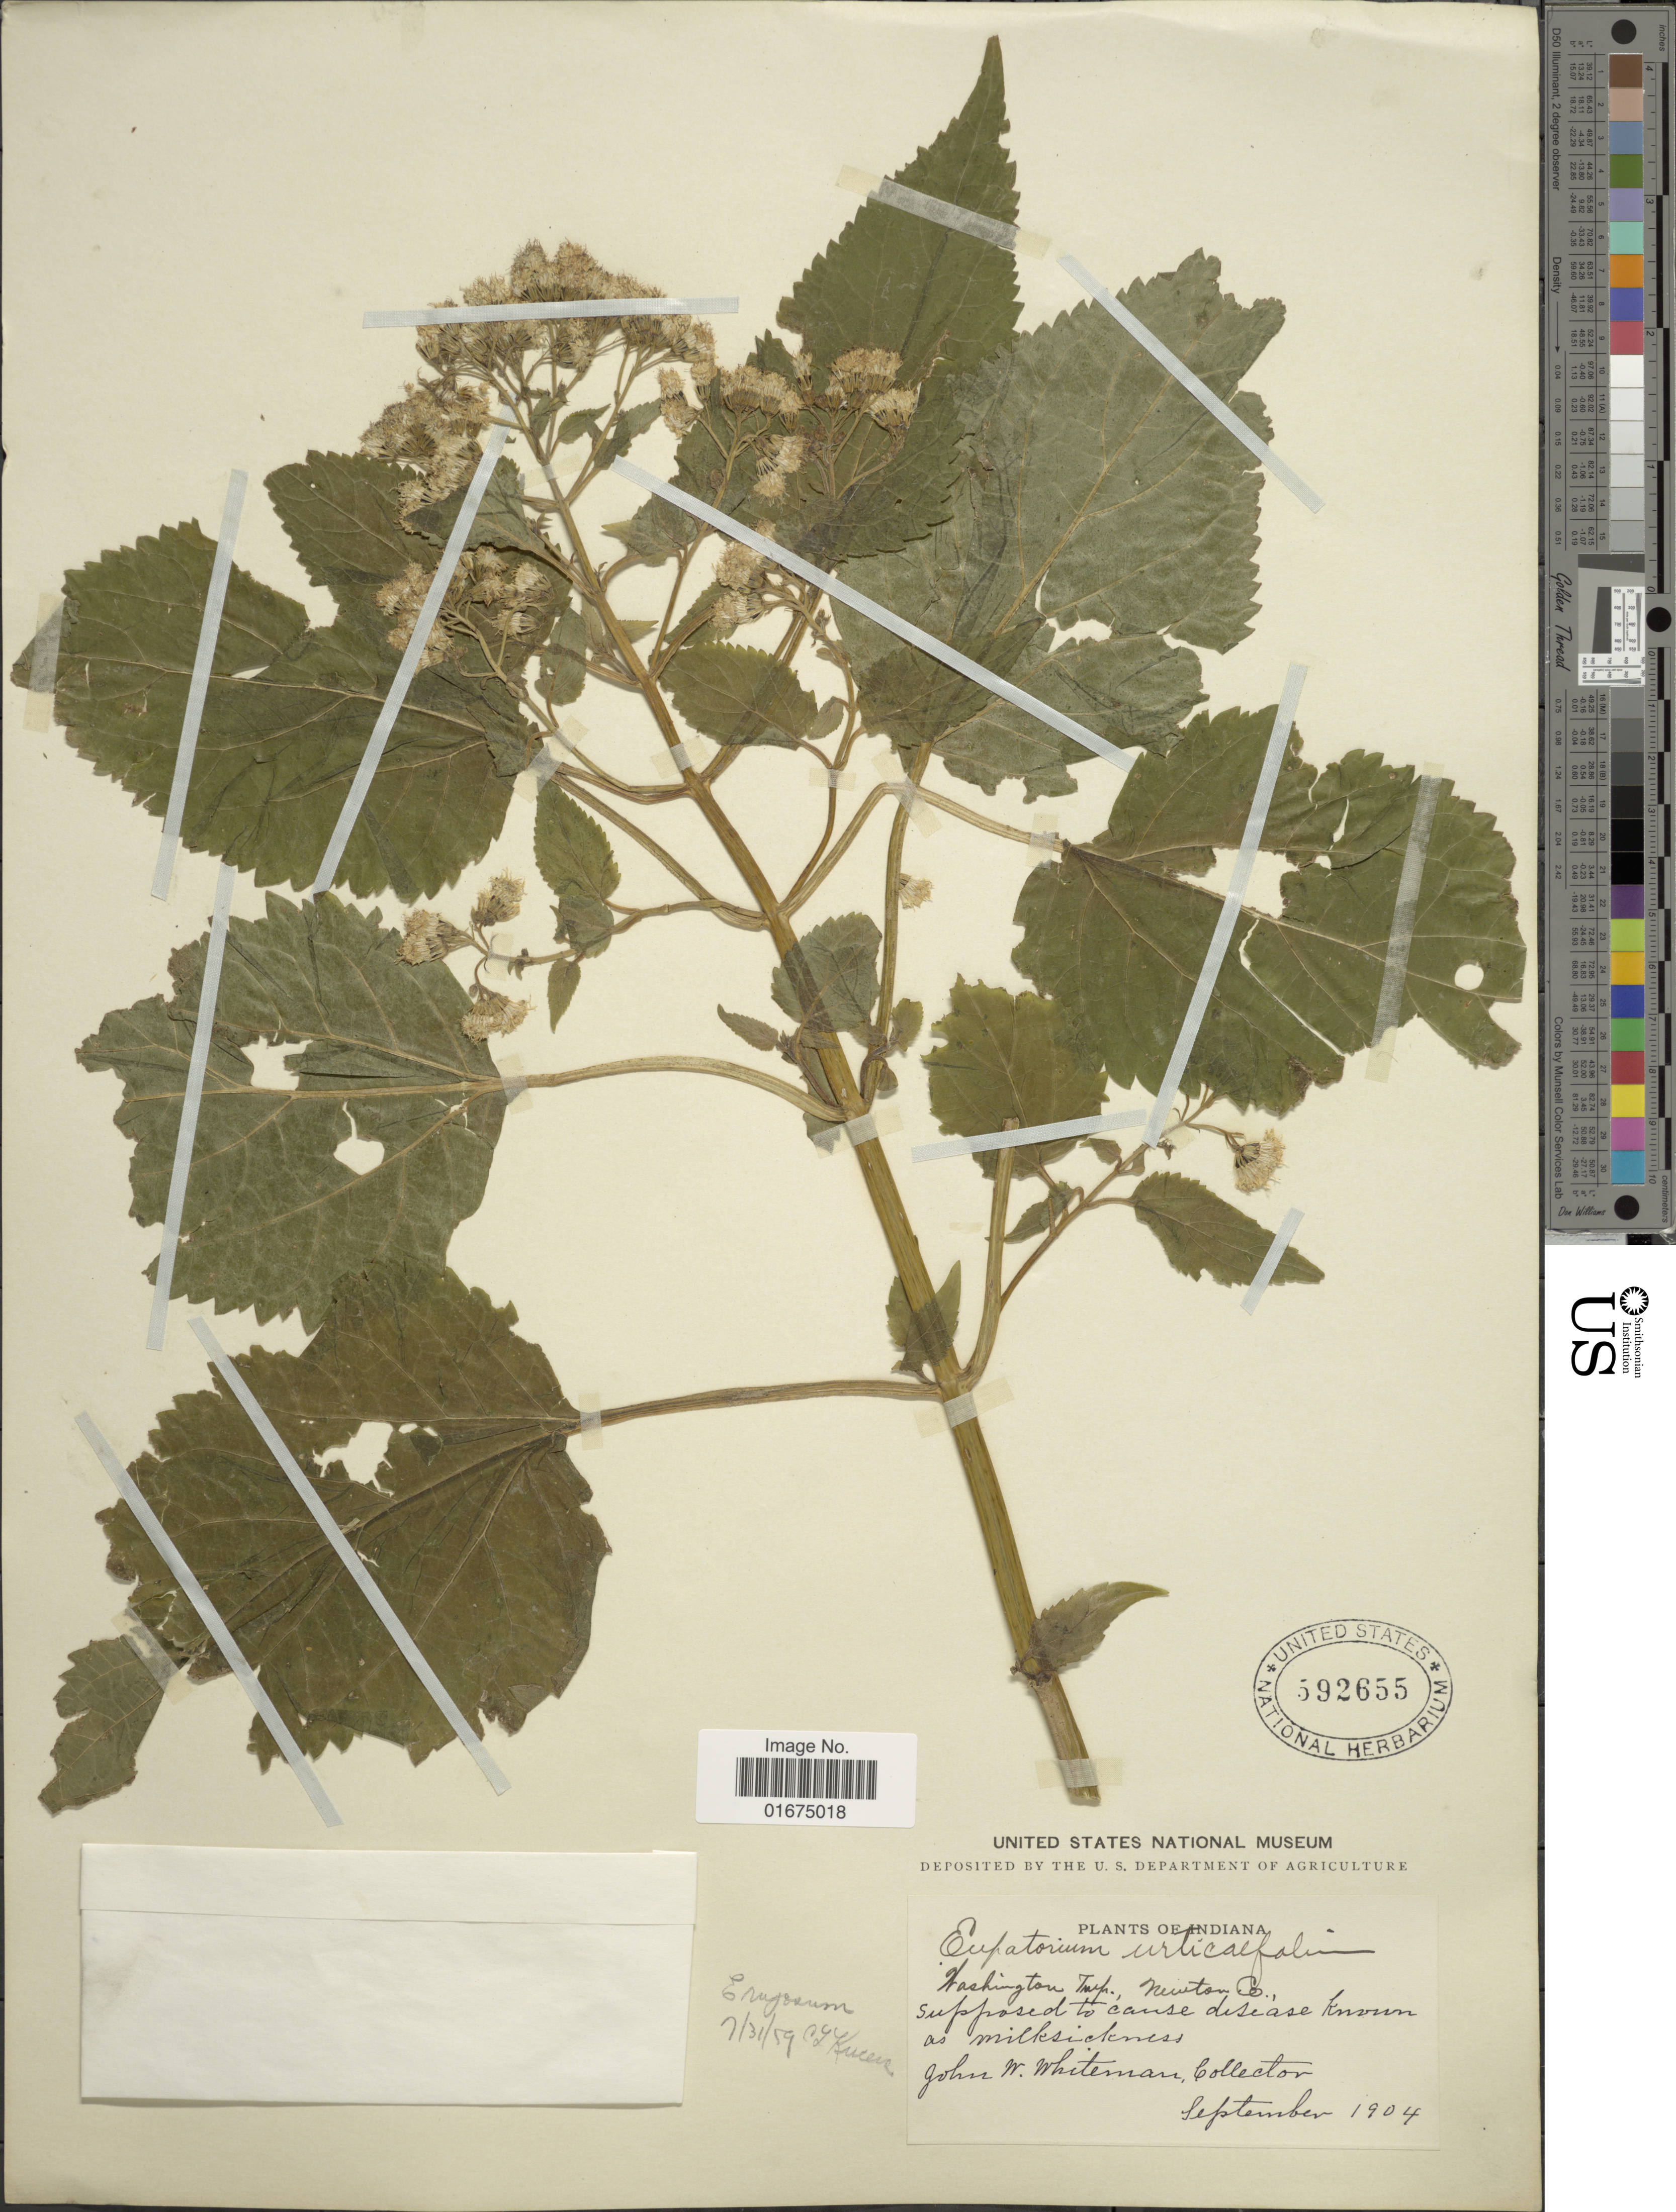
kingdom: Plantae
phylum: Tracheophyta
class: Magnoliopsida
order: Asterales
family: Asteraceae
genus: Ageratina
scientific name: Ageratina altissima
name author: (L.) R.M. King & H. Rob.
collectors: J. Whiteman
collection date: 1904-09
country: United States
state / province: Indiana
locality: Washington Twf. Newton Co.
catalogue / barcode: US 592655